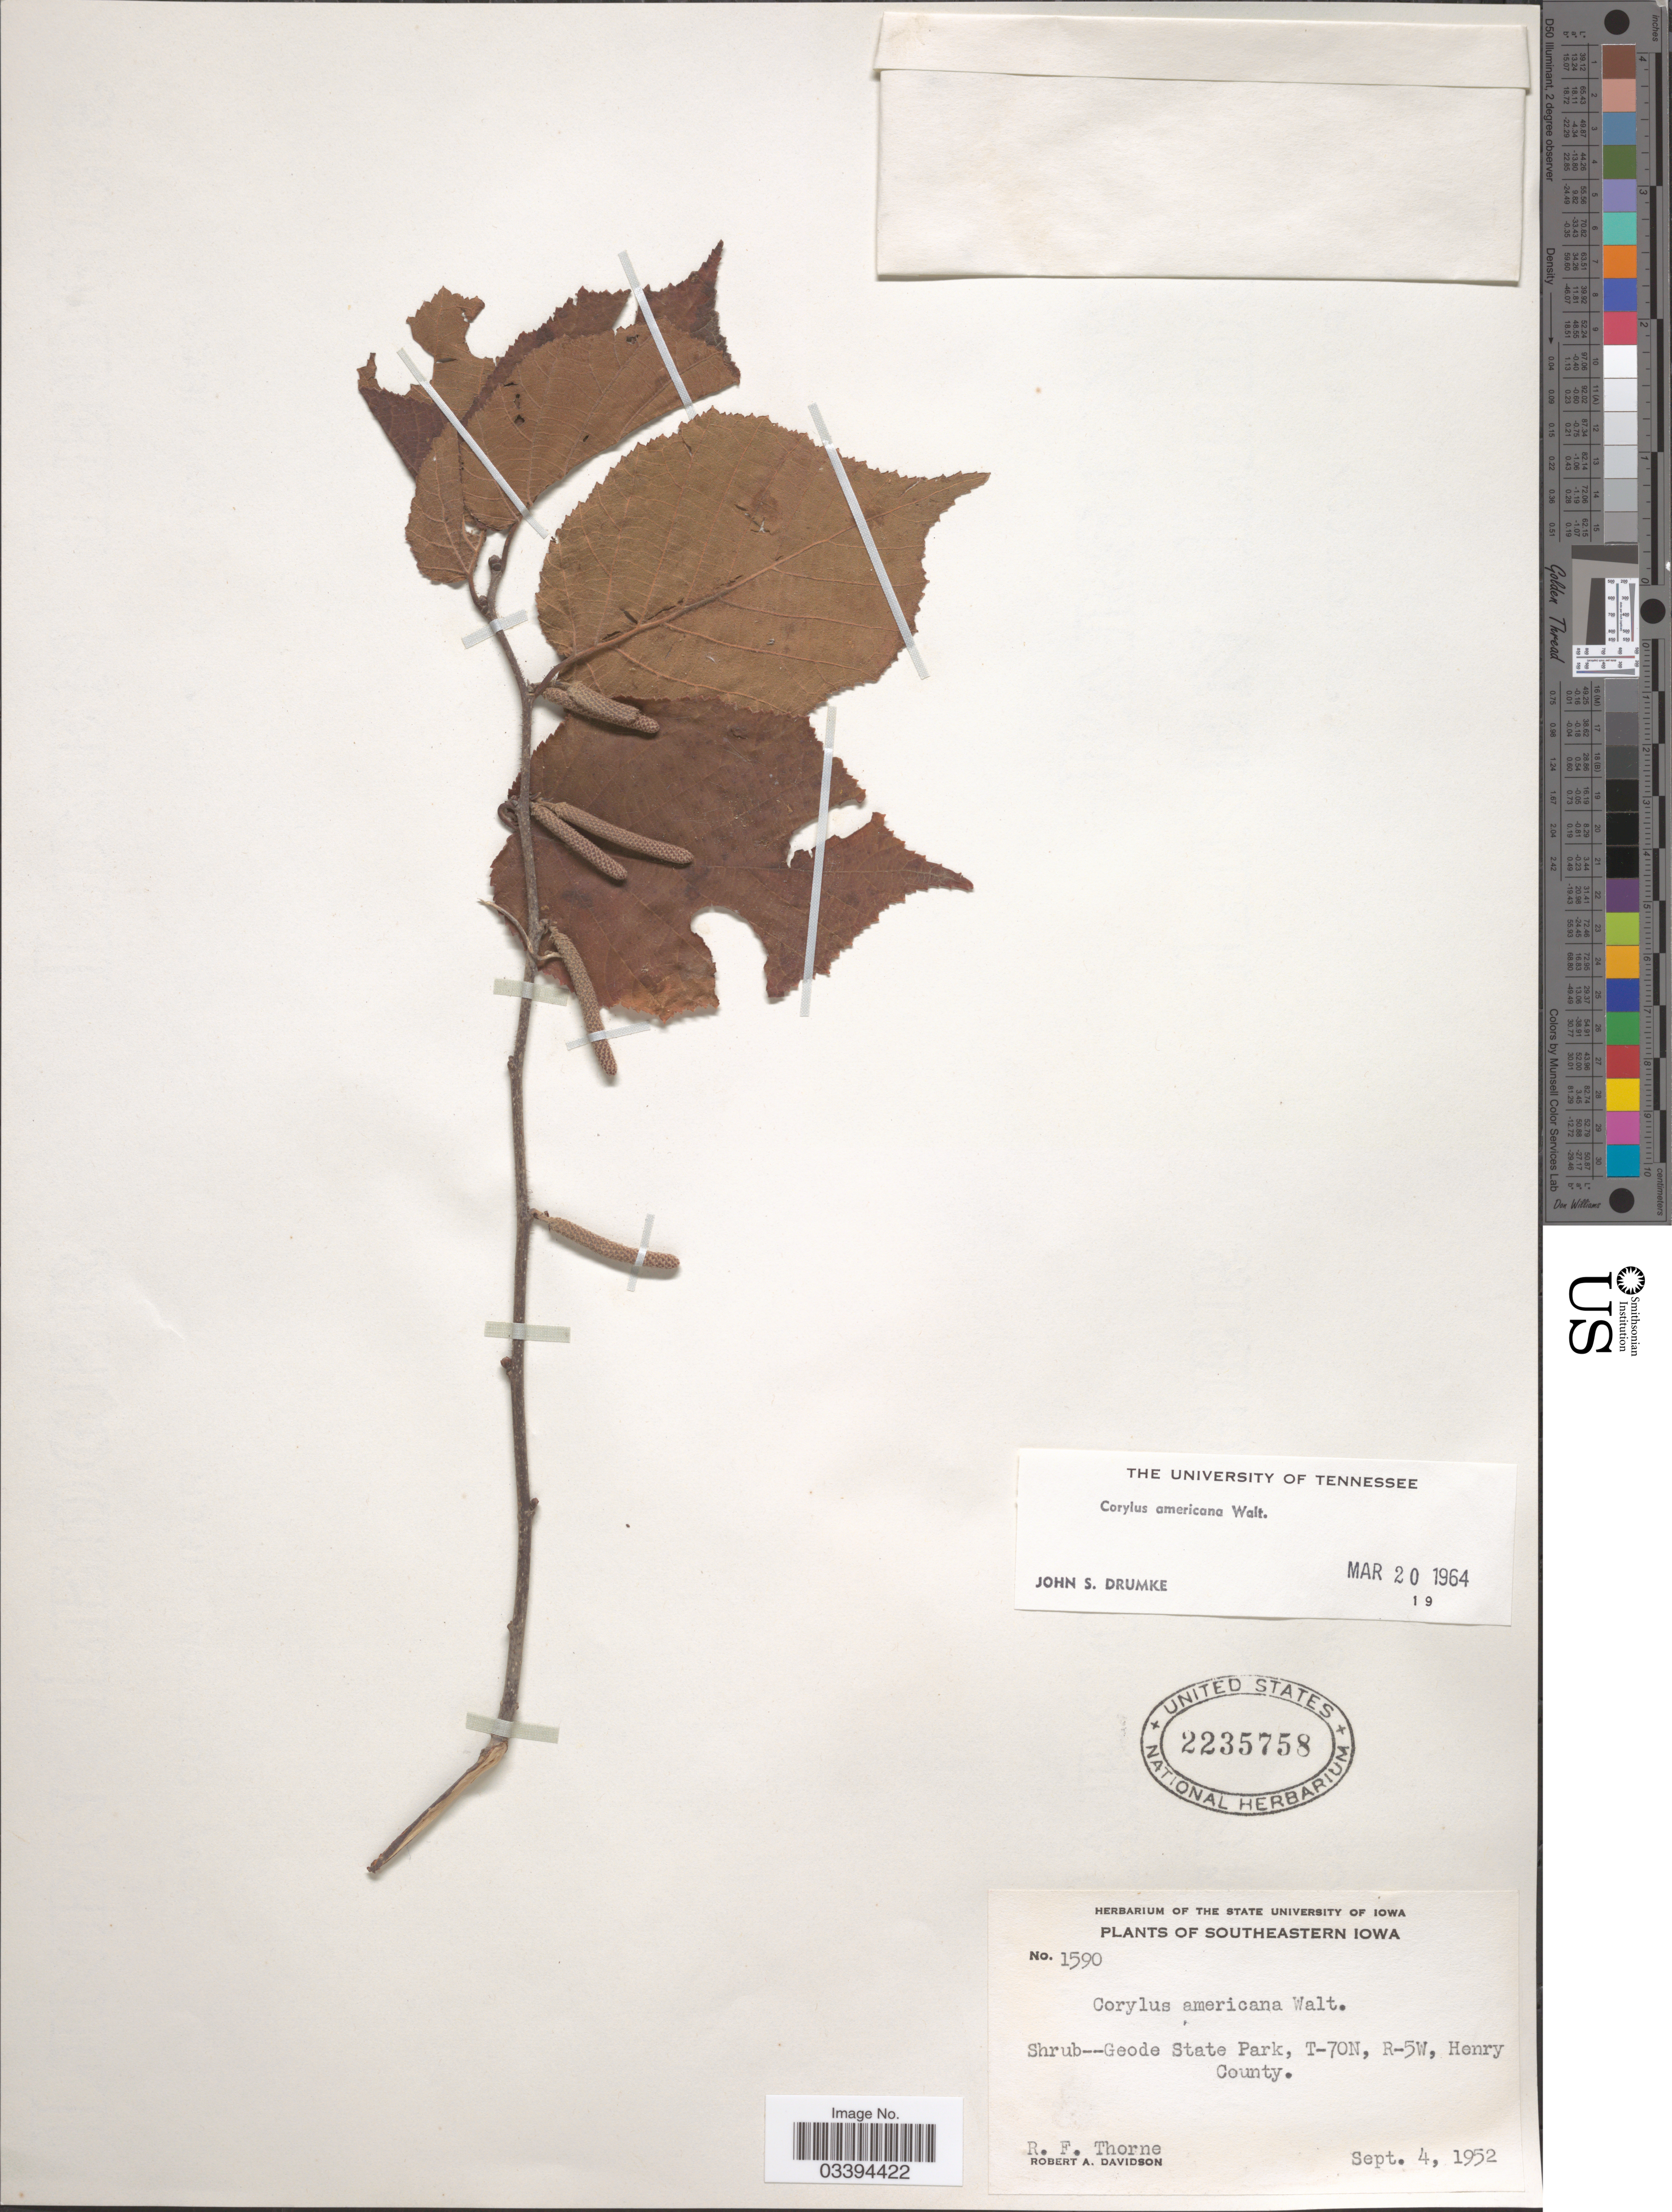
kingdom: Plantae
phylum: Tracheophyta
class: Magnoliopsida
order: Fagales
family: Betulaceae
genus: Corylus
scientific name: Corylus americana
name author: Walter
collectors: R. Thorne & R. A. Davidson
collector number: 1590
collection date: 1952-09-04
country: United States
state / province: Iowa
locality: Southeastern Iowa. Shrub--Geode State Park, T-70N, R-5W, Henry County.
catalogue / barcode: US 2235758